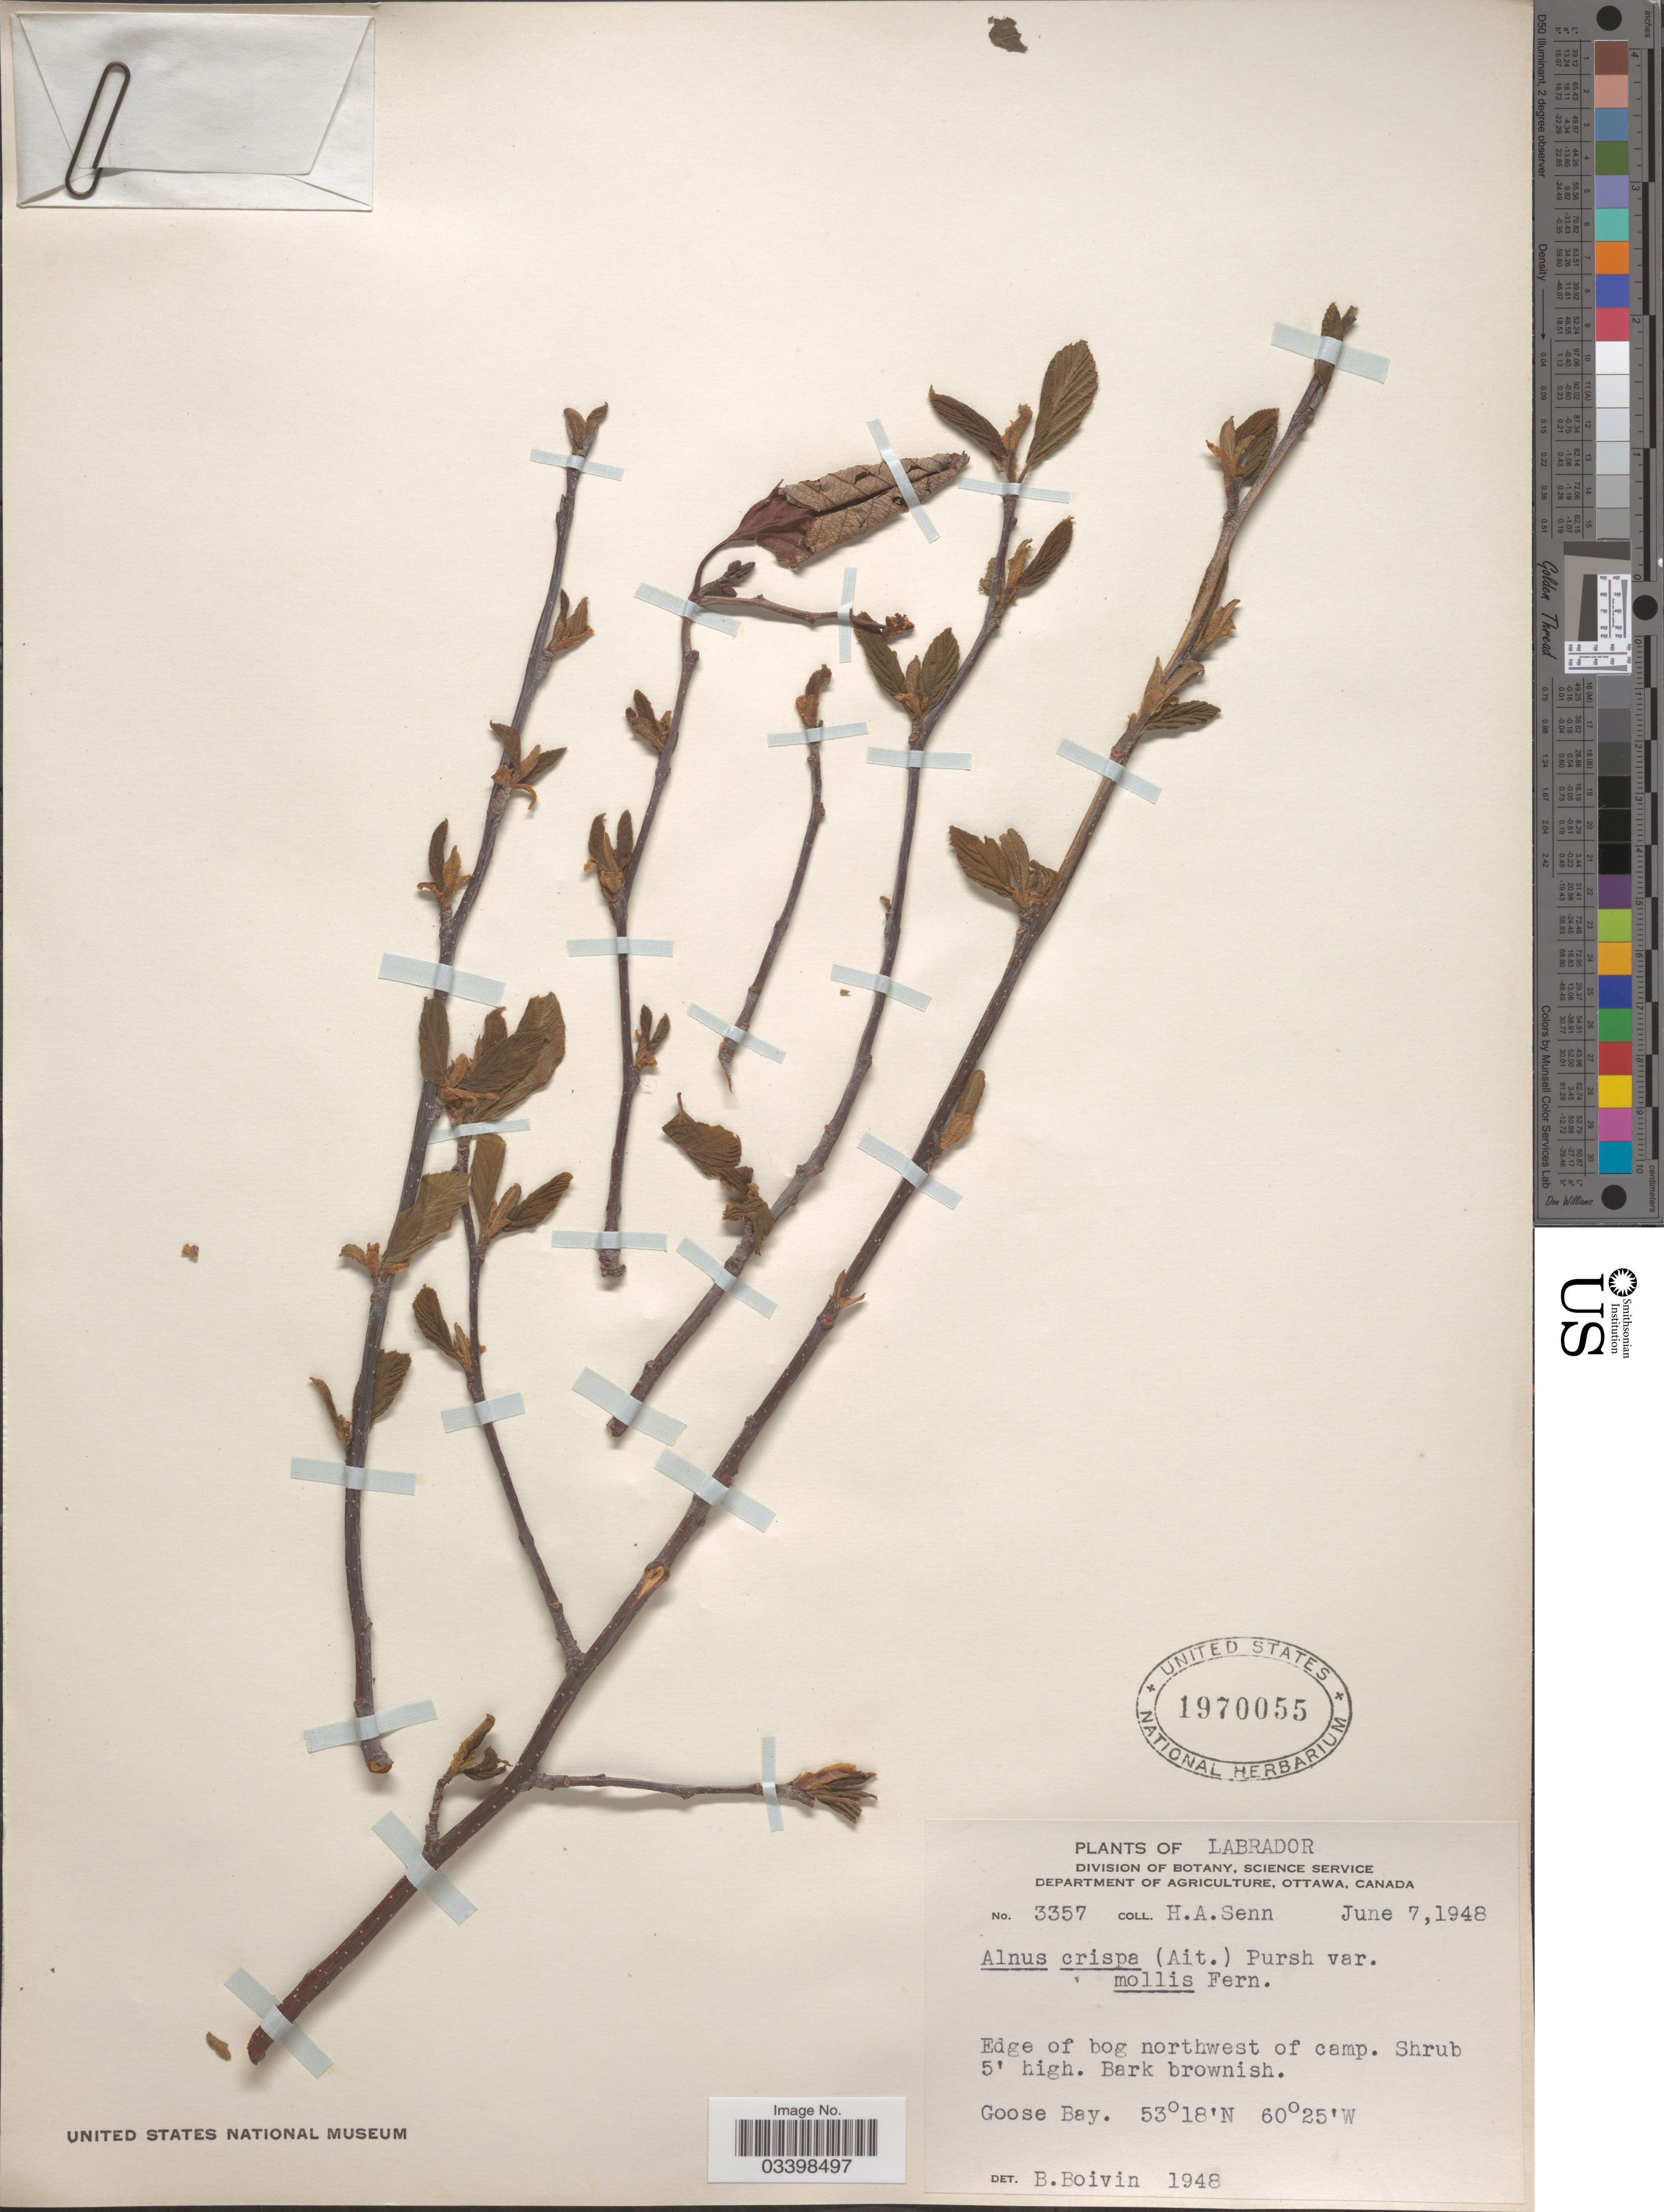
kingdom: Plantae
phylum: Tracheophyta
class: Magnoliopsida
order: Fagales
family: Betulaceae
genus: Alnus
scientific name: Alnus viridis subsp. crispa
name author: (Aiton) Turrill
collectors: H. Senn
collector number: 3357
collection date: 1948-06-07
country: Canada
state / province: Newfoundland and Labrador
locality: Labrador. Edge of bog northwest of camp. Goose Bay.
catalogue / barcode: US 1970055